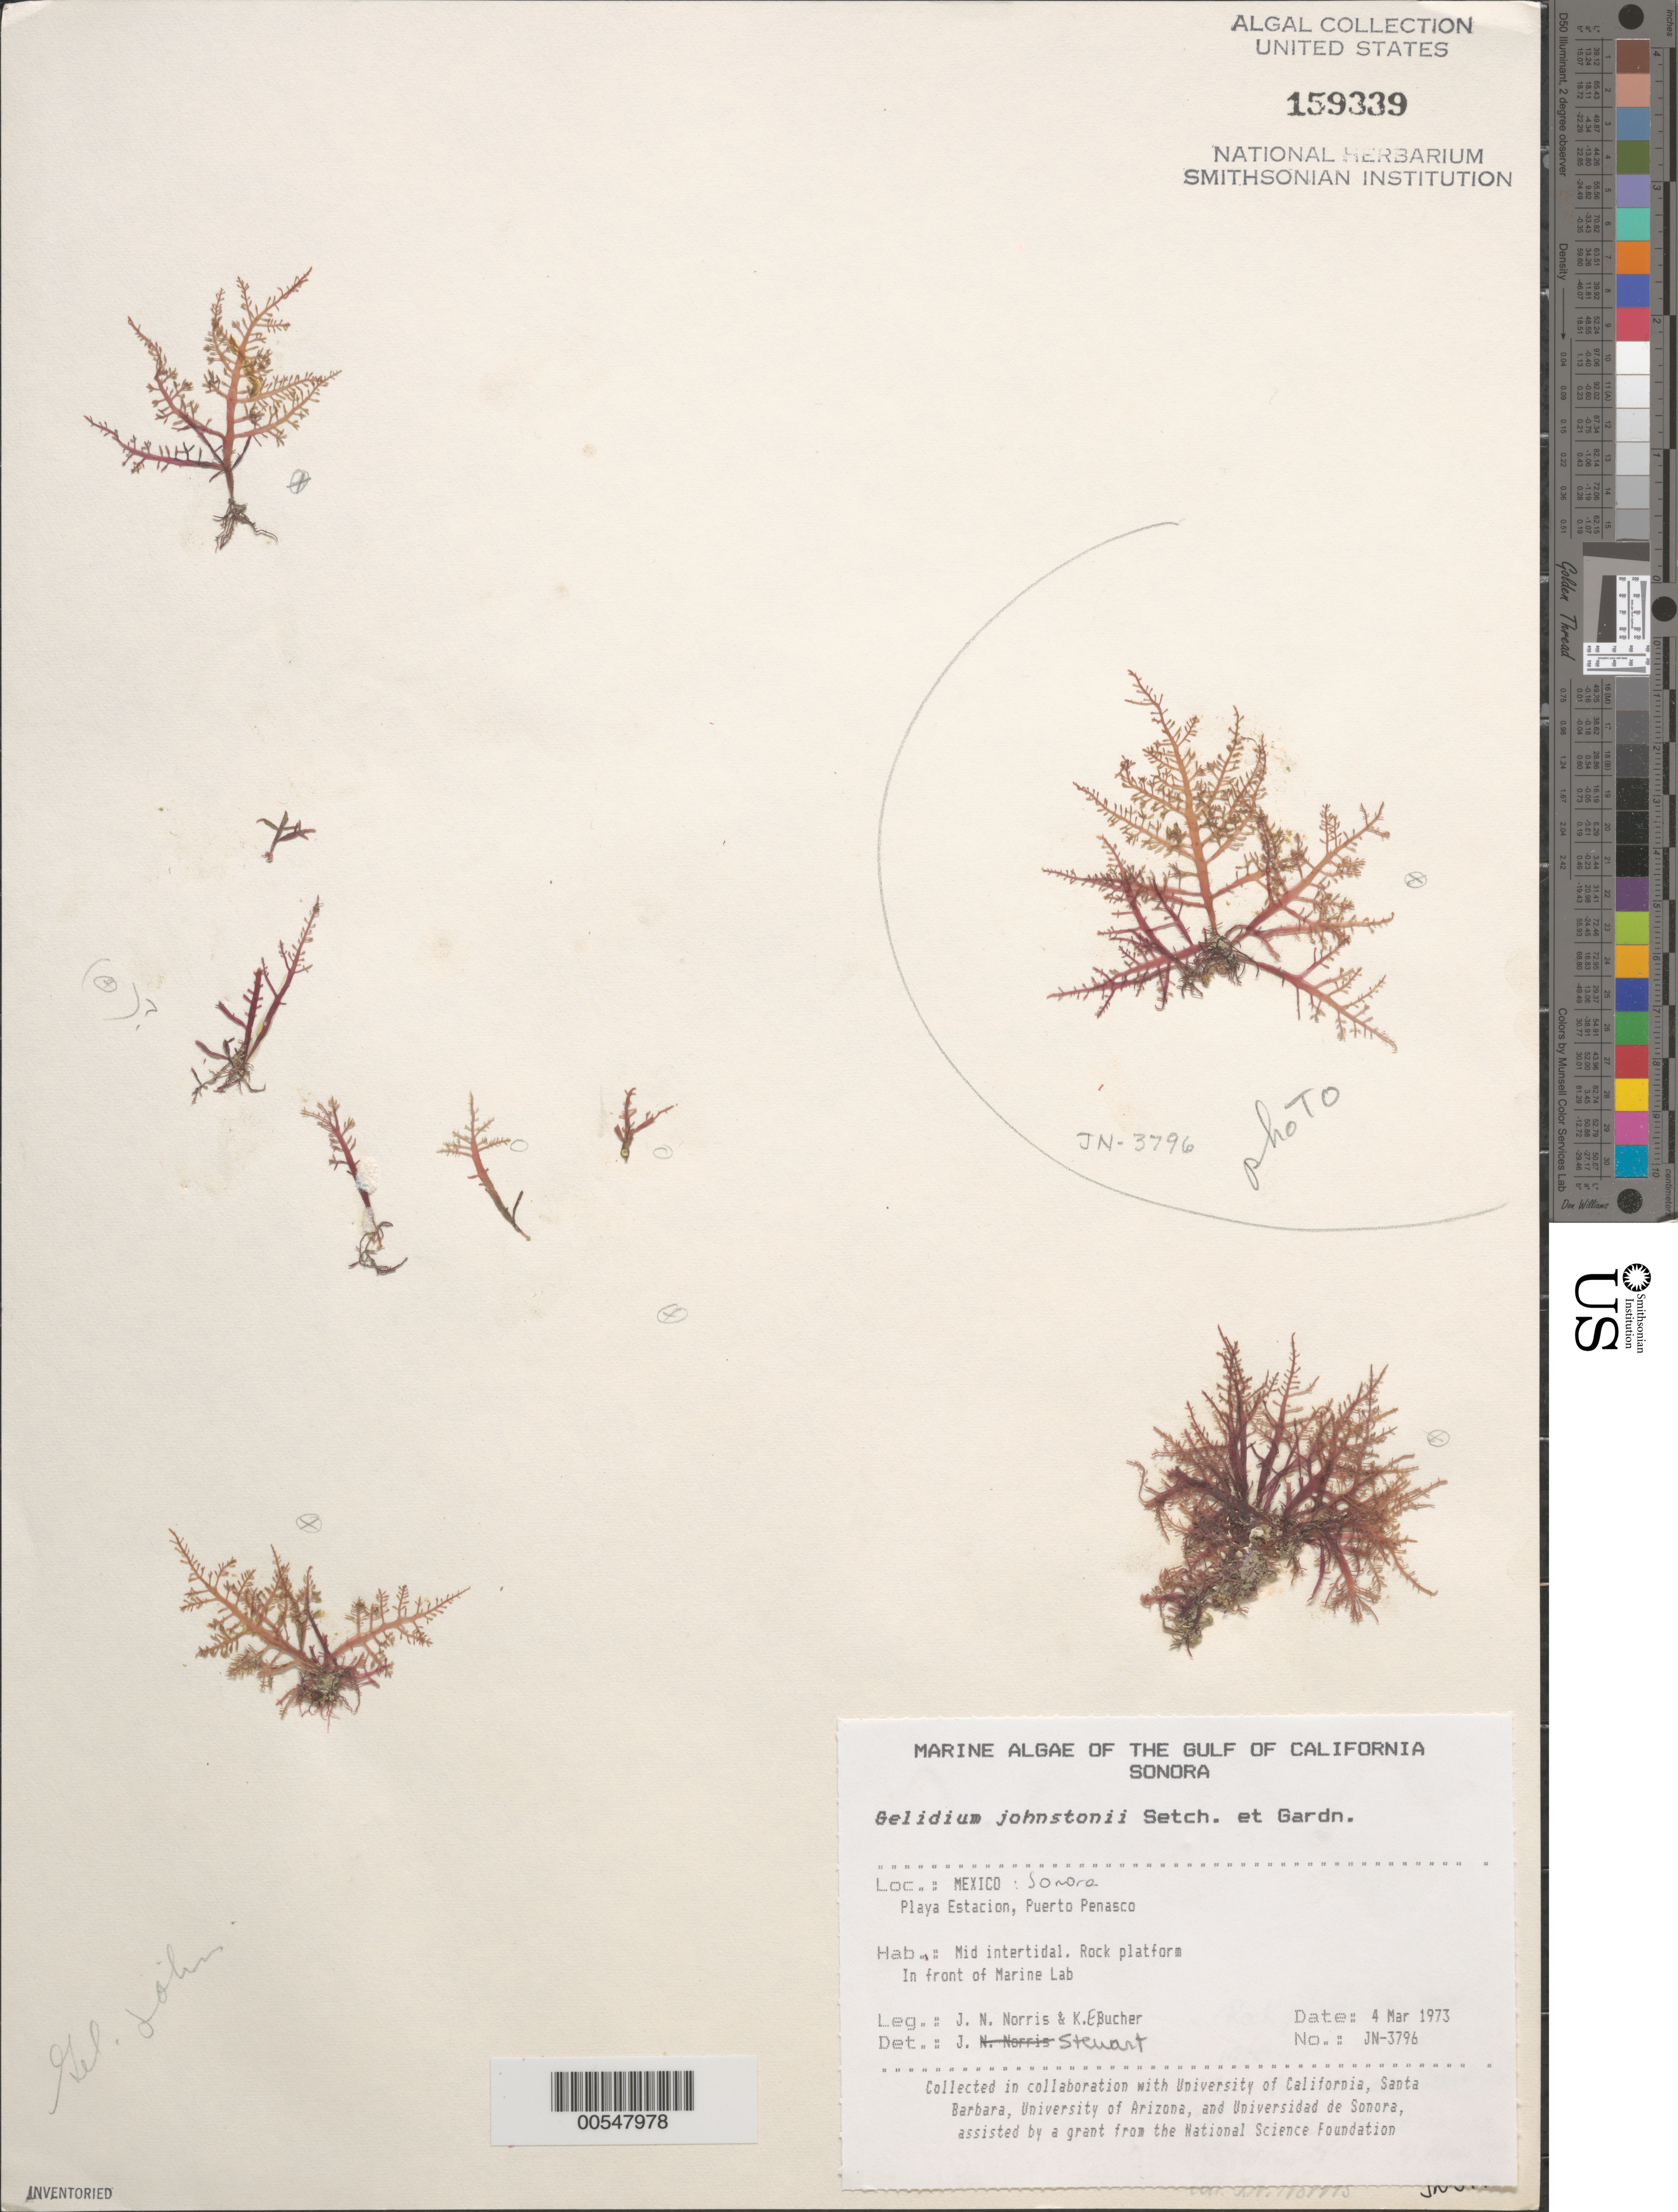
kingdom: Plantae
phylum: Rhodophyta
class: Florideophyceae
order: Gelidiales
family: Gelidiaceae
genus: Gelidium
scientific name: Gelidium johnstonii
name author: Setchell & N.L. Gardner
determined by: Stewart, J.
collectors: J. N. Norris & K. E. Bucher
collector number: JN-3796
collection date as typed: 04 Mar 1973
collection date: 1973-03-04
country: Mexico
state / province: Sonora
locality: Playa Estacion, Puerto Penasco, marine station shore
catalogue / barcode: US 159339